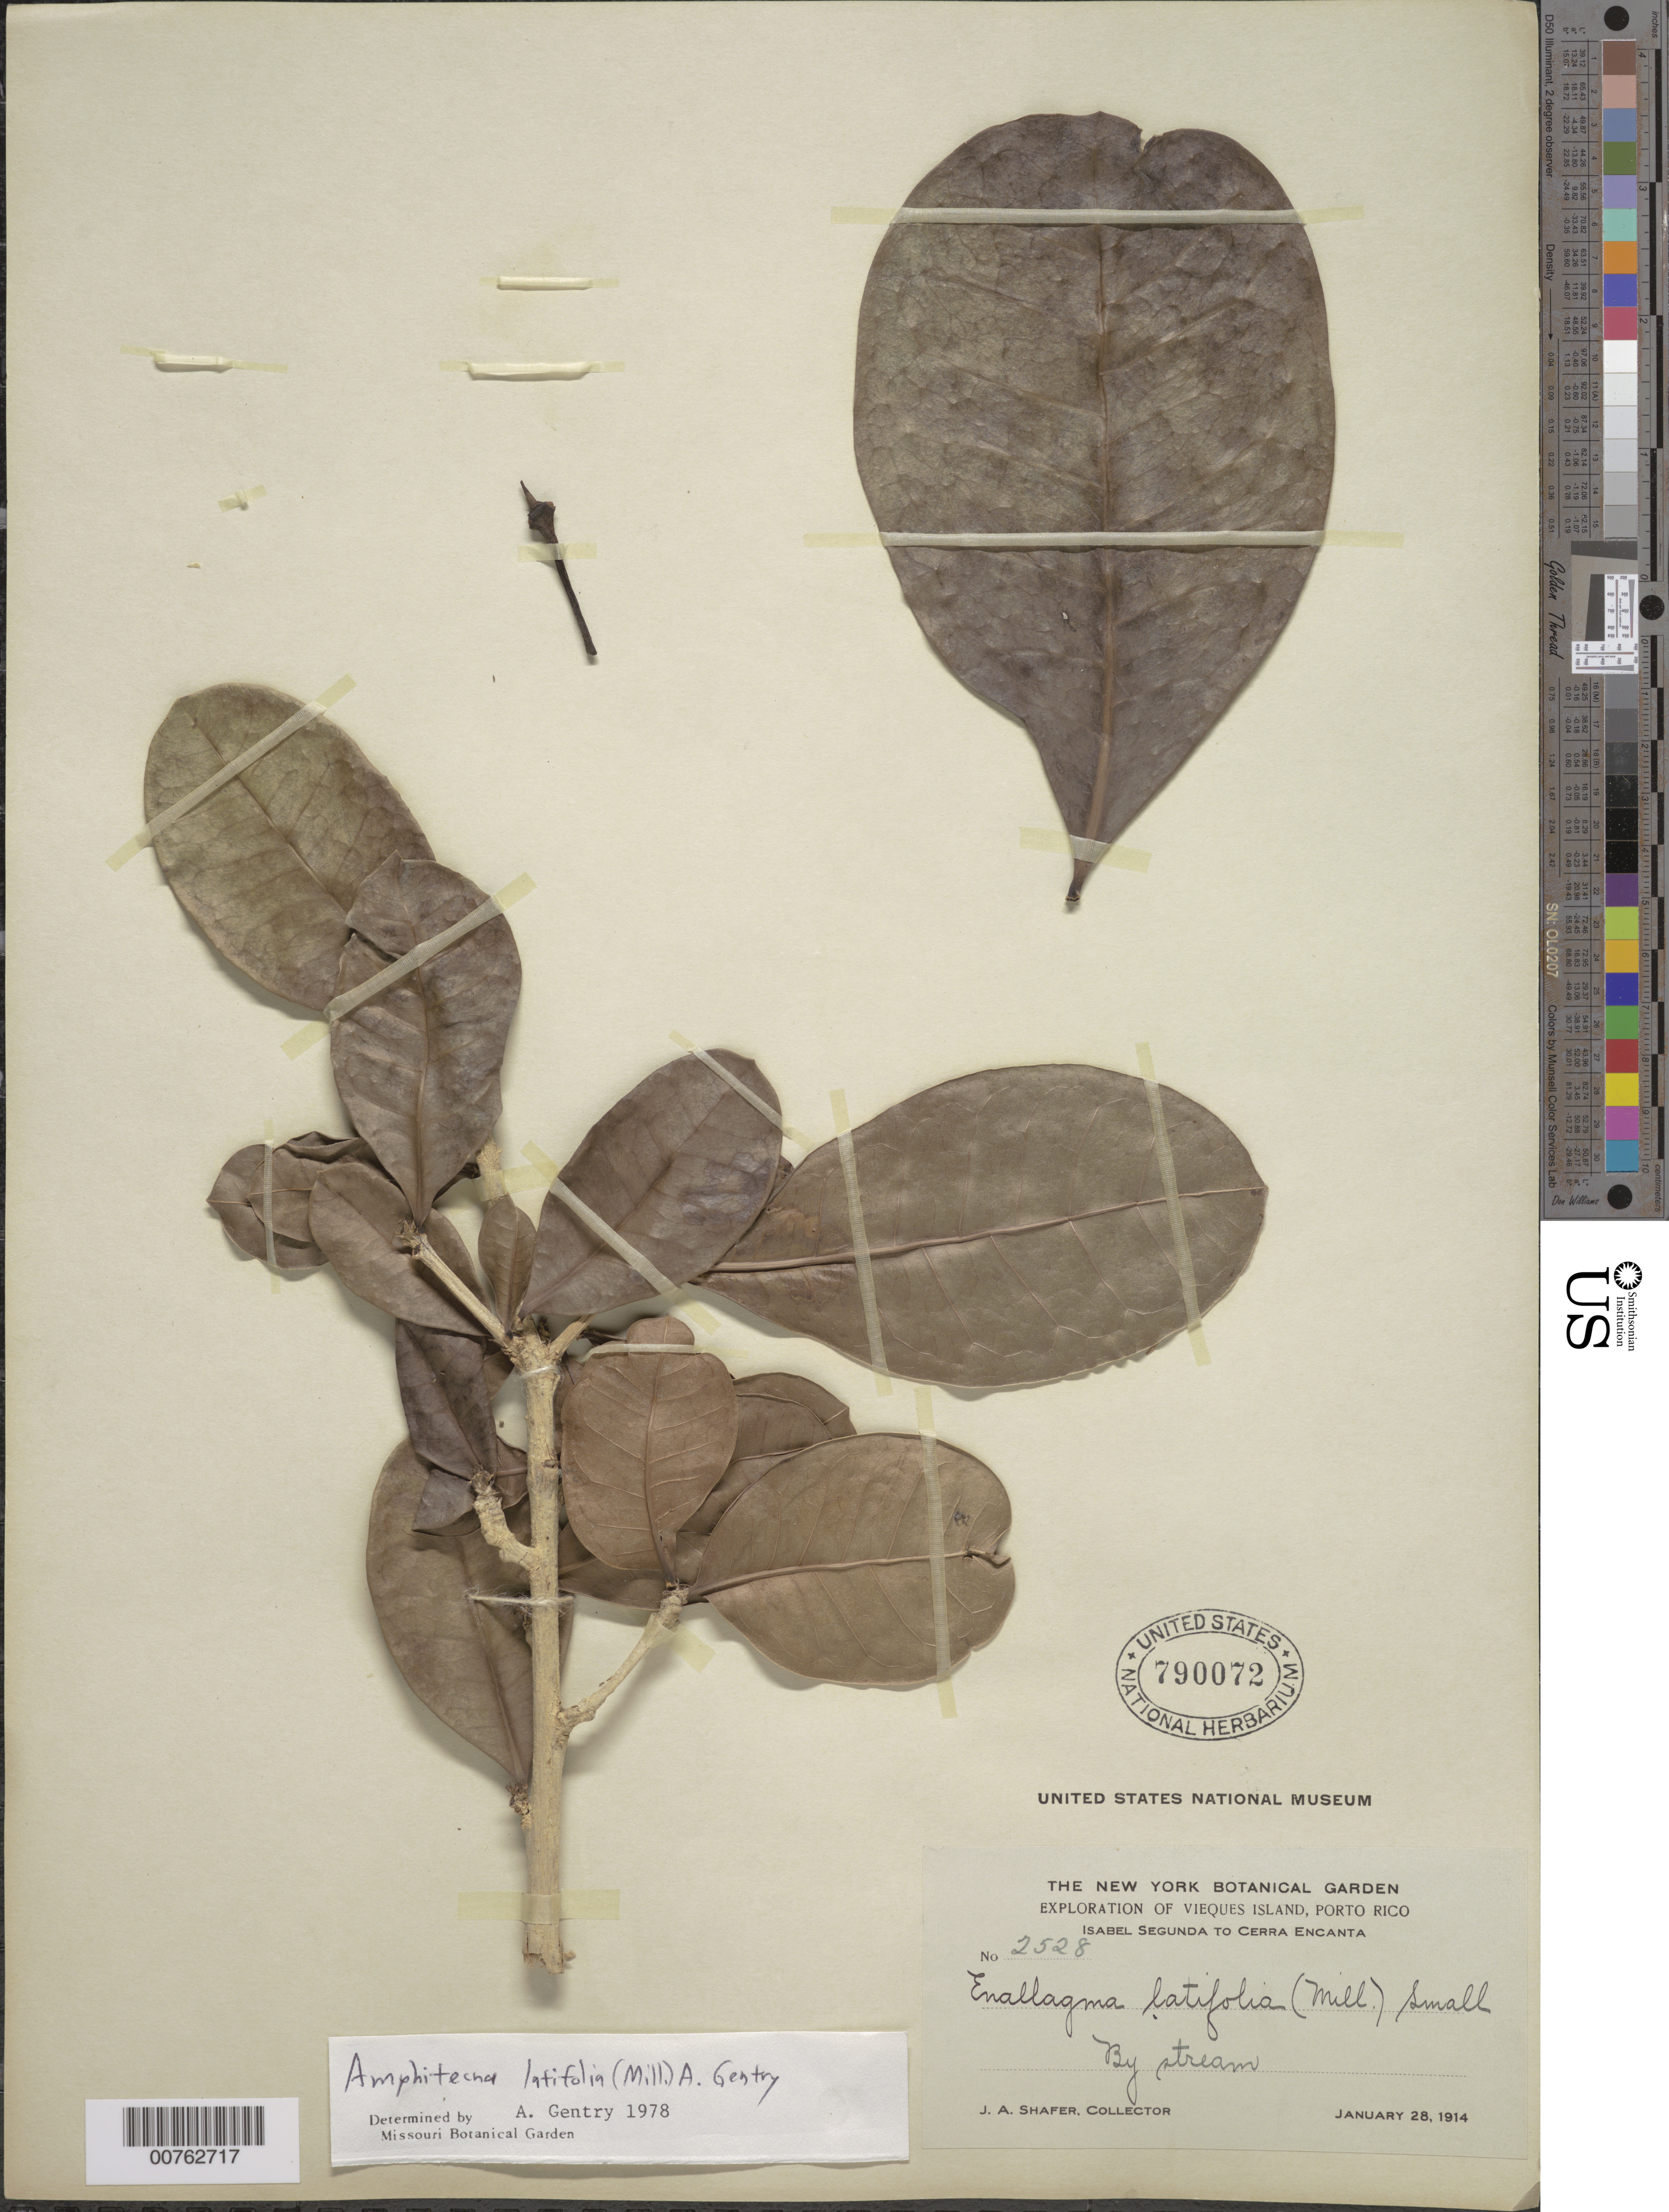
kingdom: Plantae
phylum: Tracheophyta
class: Magnoliopsida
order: Lamiales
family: Bignoniaceae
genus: Amphitecna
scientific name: Amphitecna latifolia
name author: (Mill.) A.H. Gentry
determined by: Gentry, A. H.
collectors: J. A. Shafer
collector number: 2528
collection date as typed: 28 Jan 1914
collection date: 1914-01-28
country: Puerto Rico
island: Vieques I.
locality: Isabel Segunda to Cerra Encanta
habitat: By stream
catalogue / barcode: US 790072